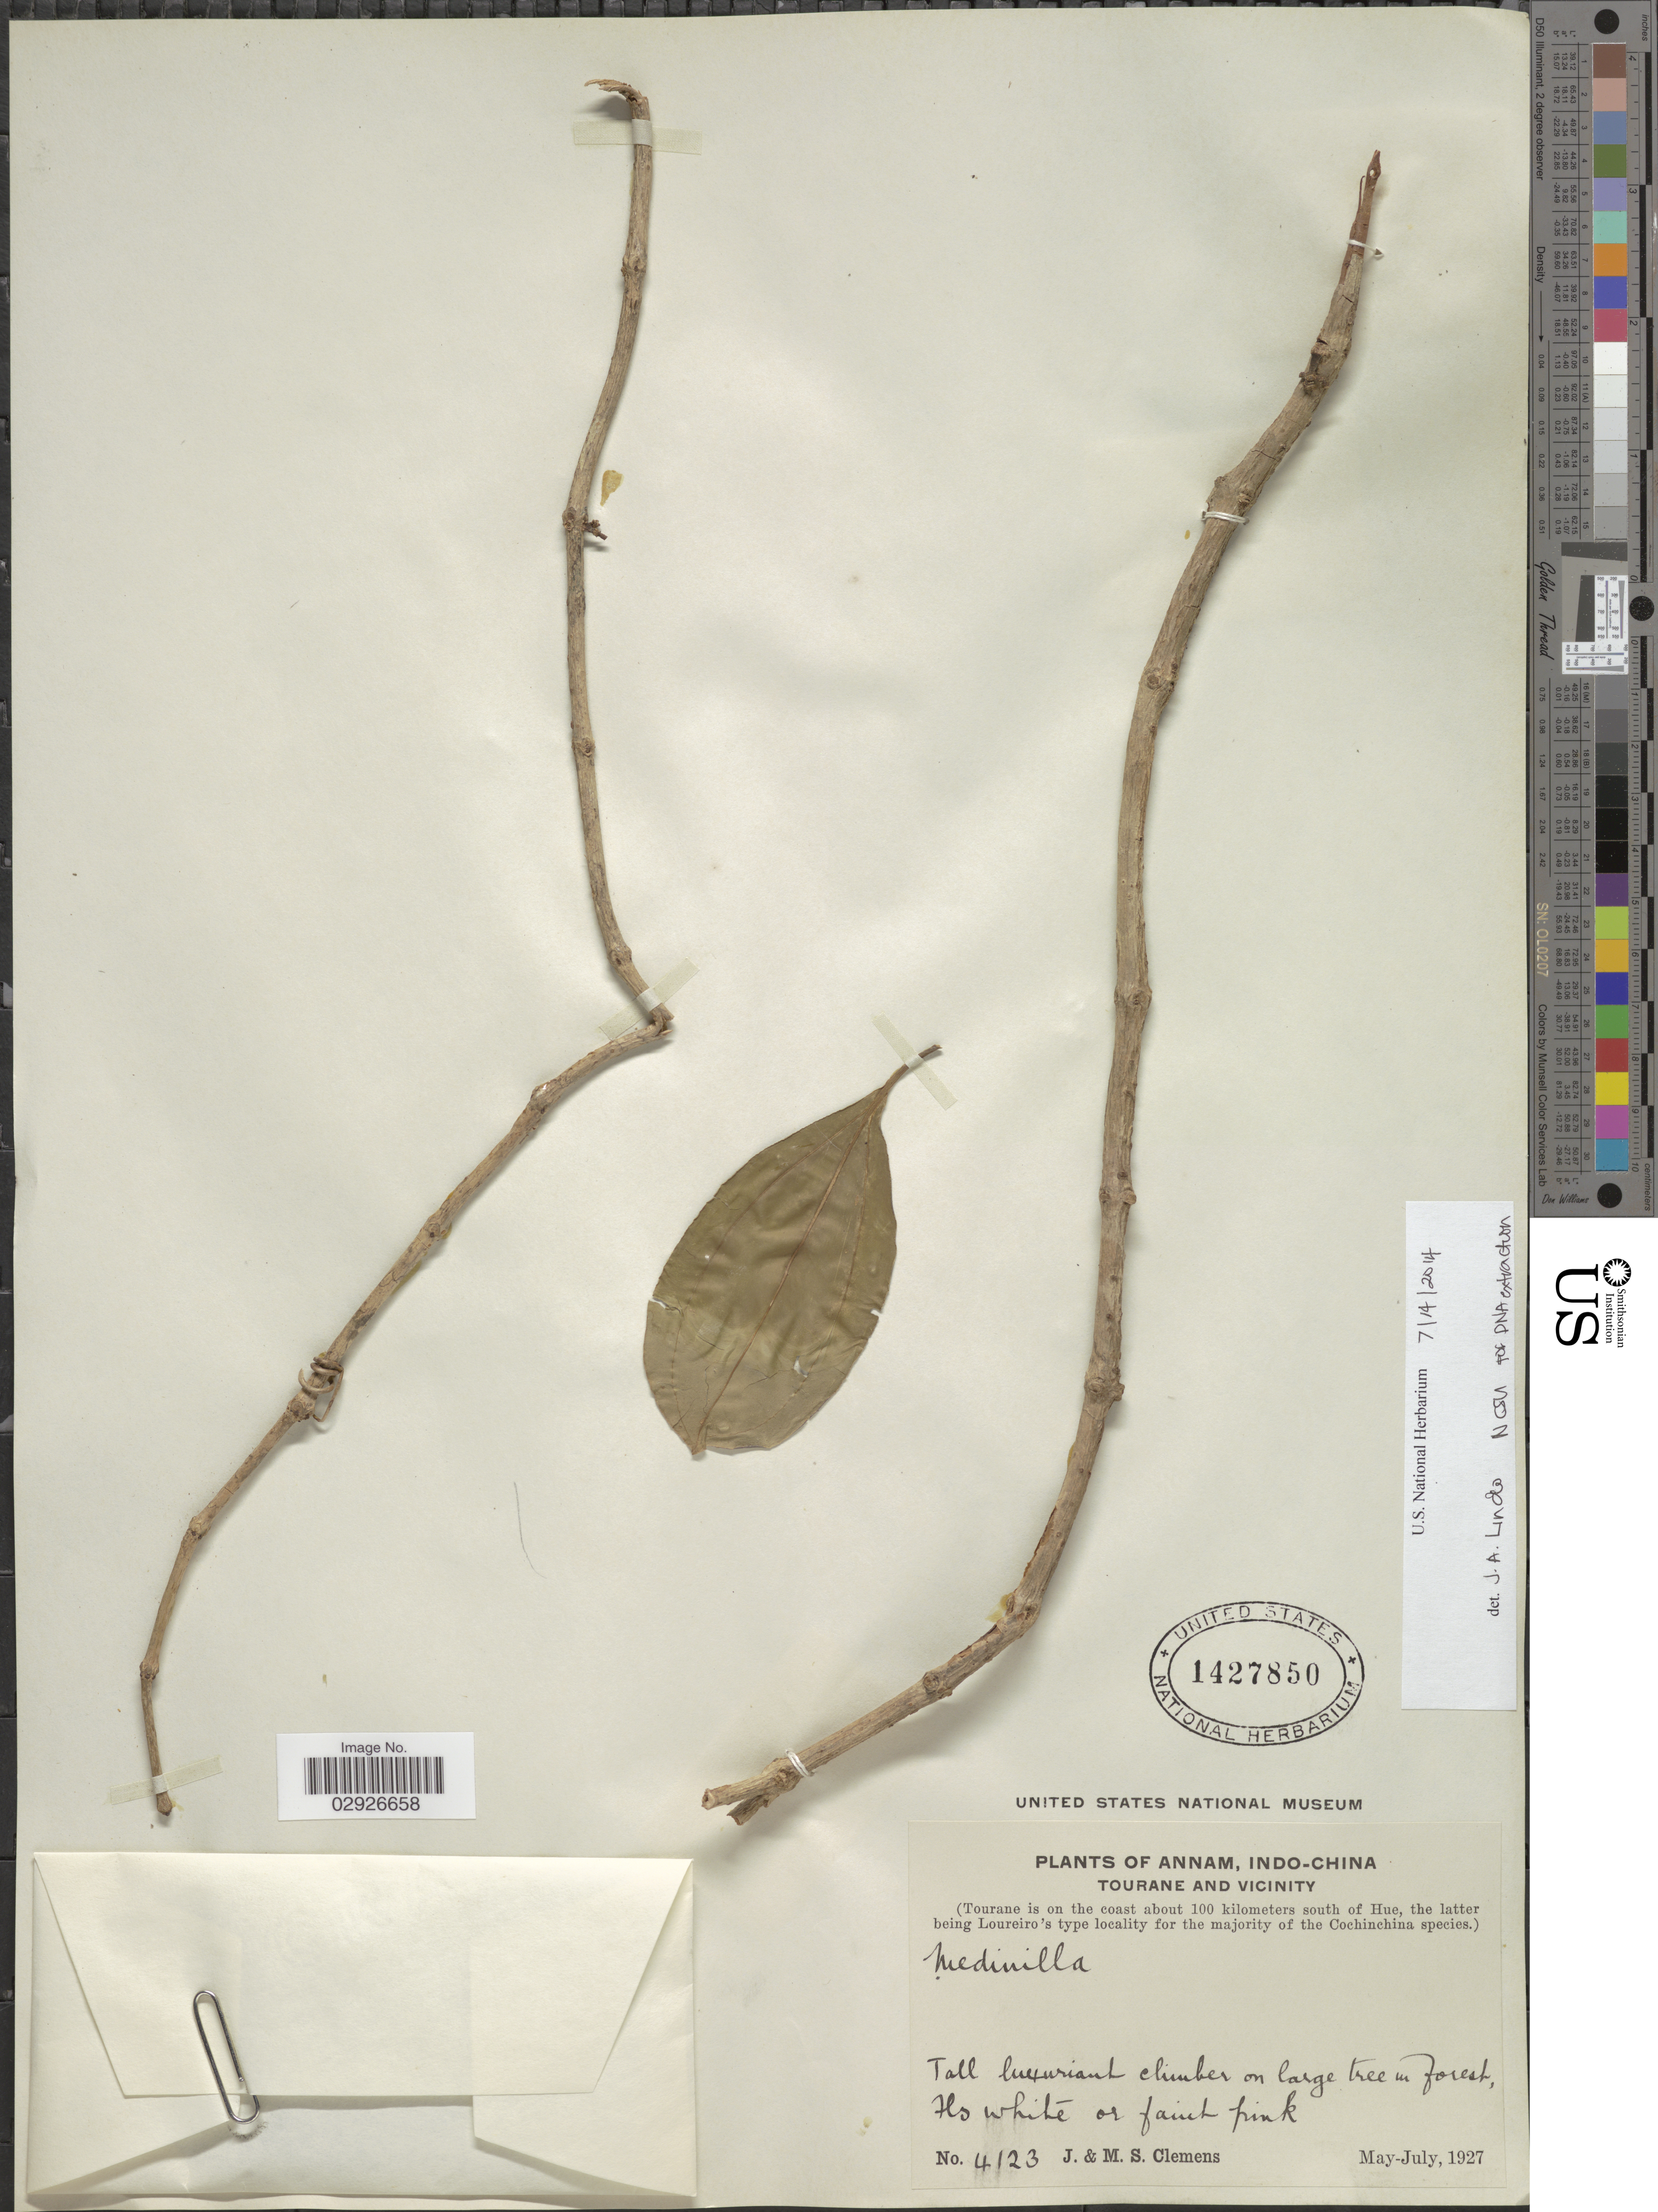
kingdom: Plantae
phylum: Tracheophyta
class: Magnoliopsida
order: Myrtales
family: Melastomataceae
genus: Medinilla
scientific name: Medinilla sp.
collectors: J. Clemens & M. S. Clemens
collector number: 4123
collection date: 1927-05/1927-07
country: Vietnam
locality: Annam, Indo-China. Tourane and Vicinity. (Tourane is on the coast about 100 kilometers south of Hue, the latter being Loureiro's type locality for the majority of the Cochinchina species).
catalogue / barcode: US 1427850